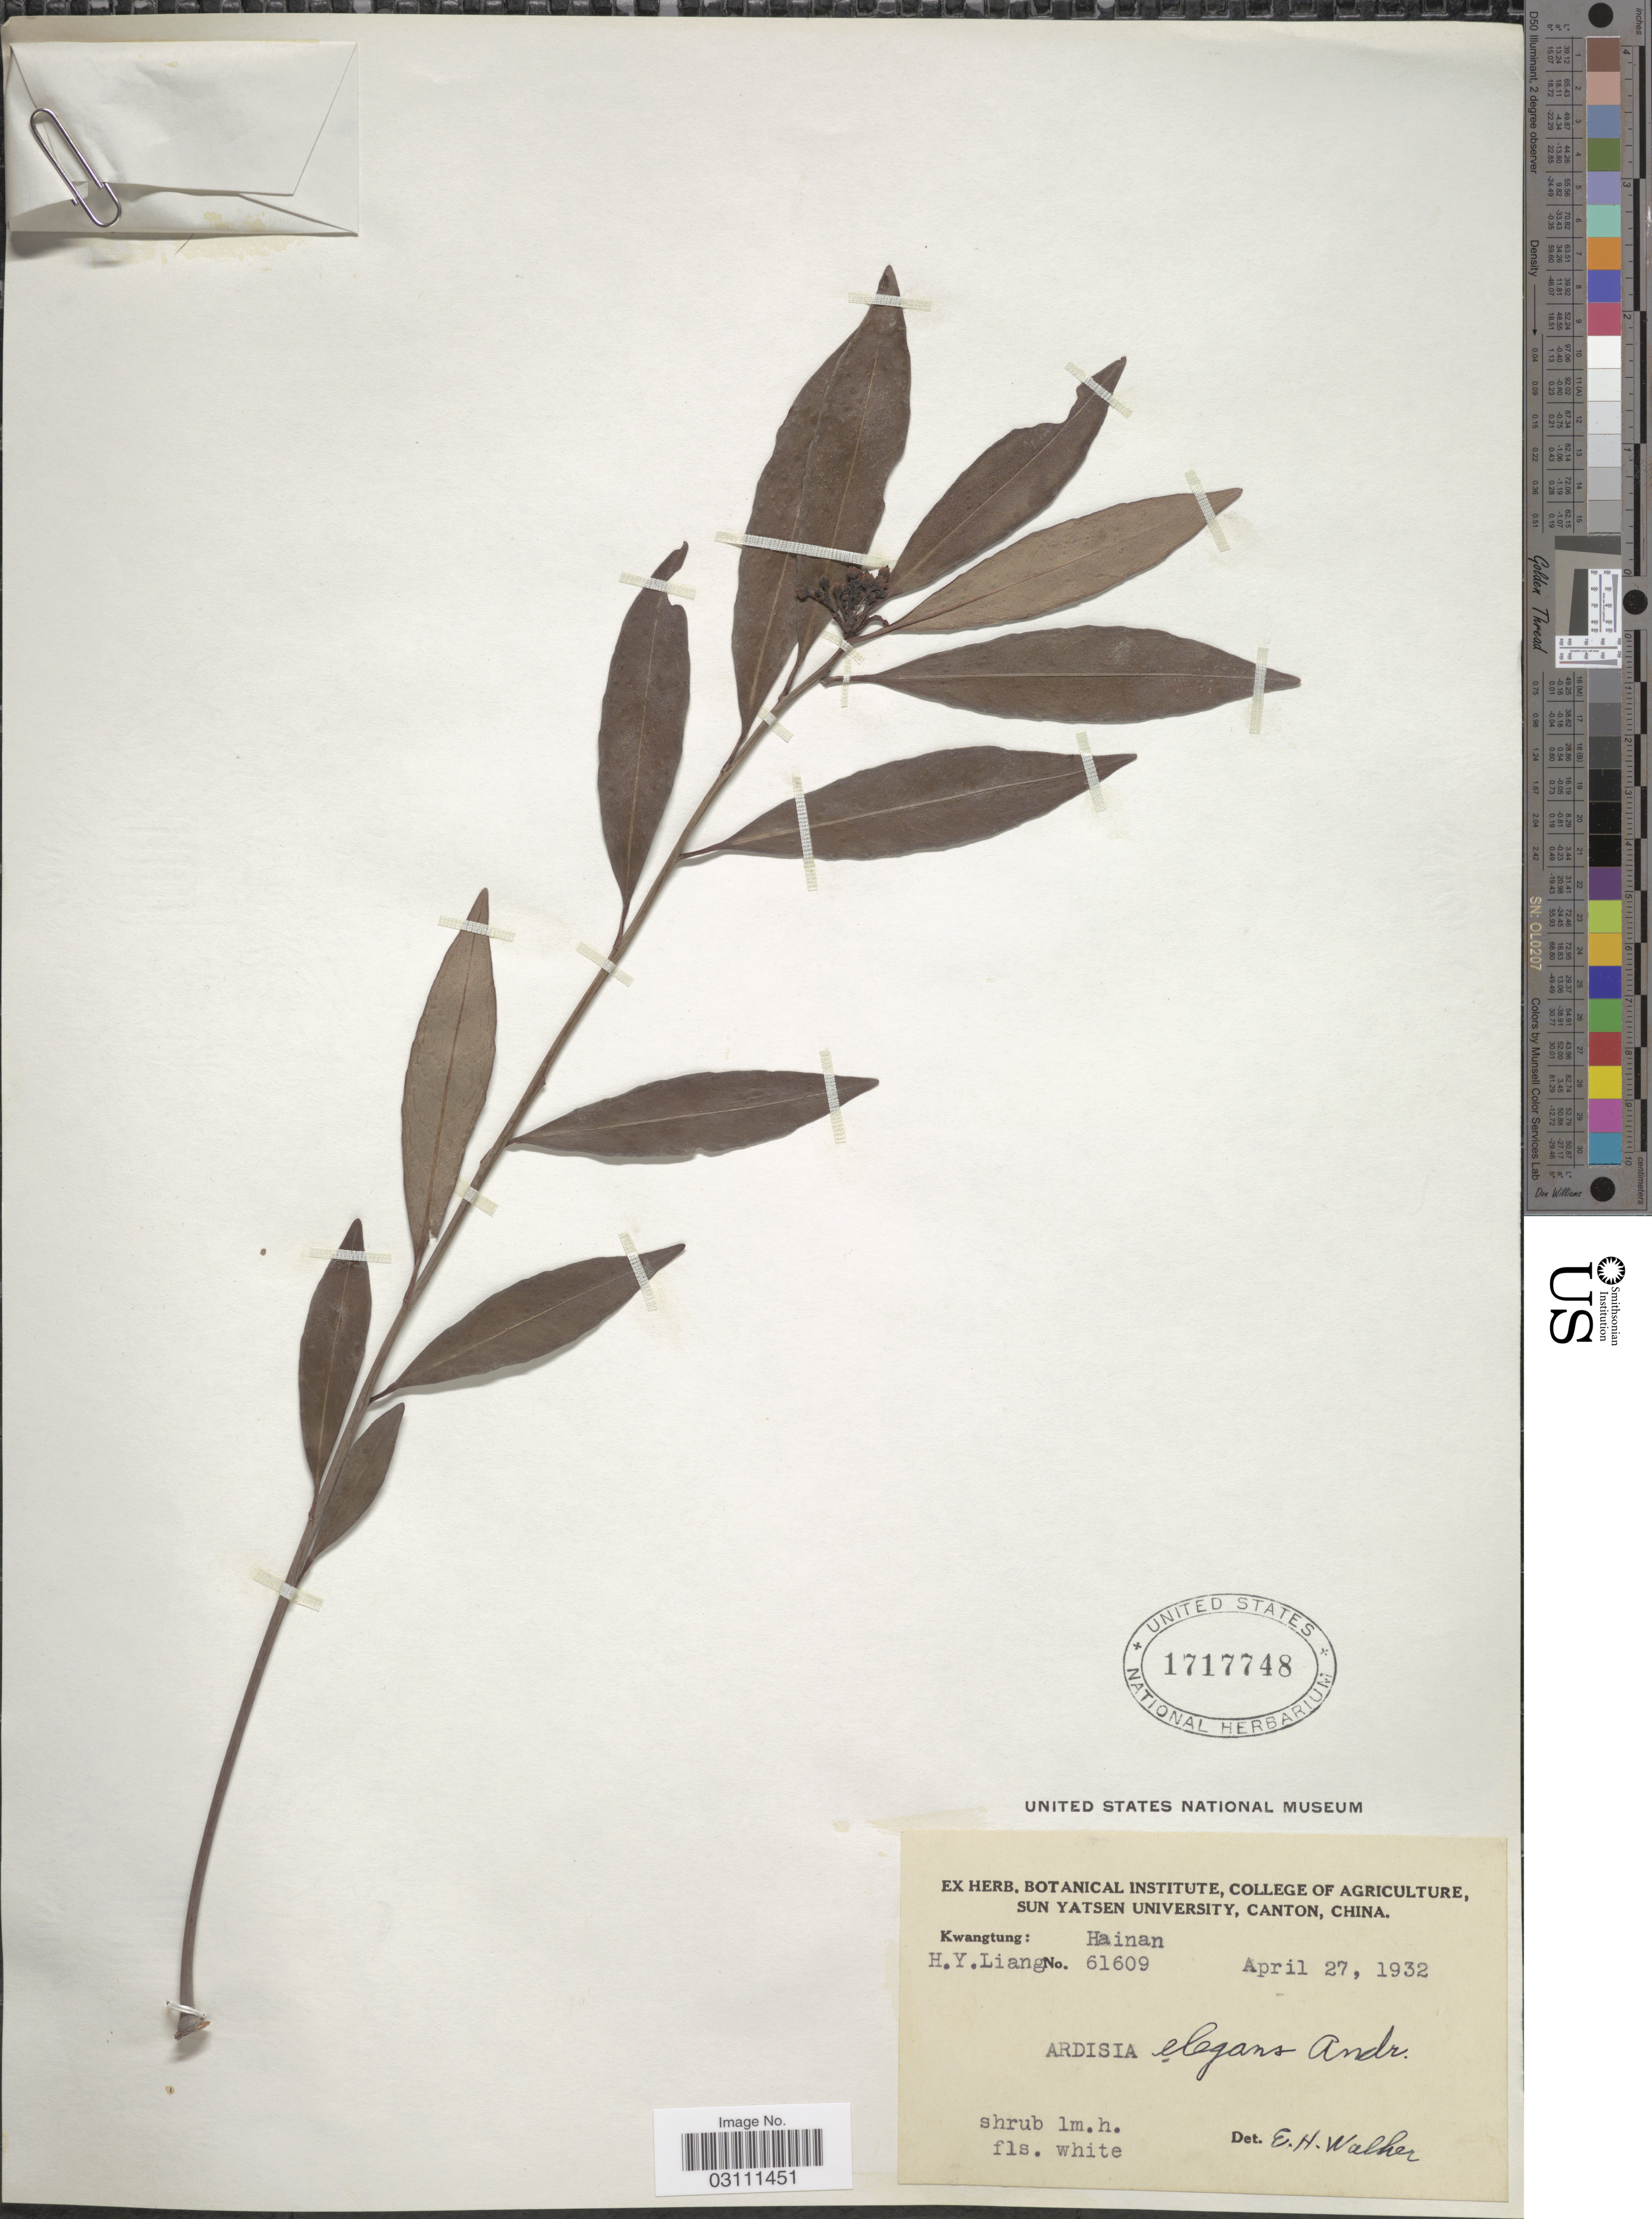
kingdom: Plantae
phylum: Tracheophyta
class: Magnoliopsida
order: Ericales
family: Primulaceae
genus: Ardisia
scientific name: Ardisia elegans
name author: Andrews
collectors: H. Y. Liang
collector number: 61609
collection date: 1932-04-27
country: China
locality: Kwangtung: Hainan.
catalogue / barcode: US 1717748